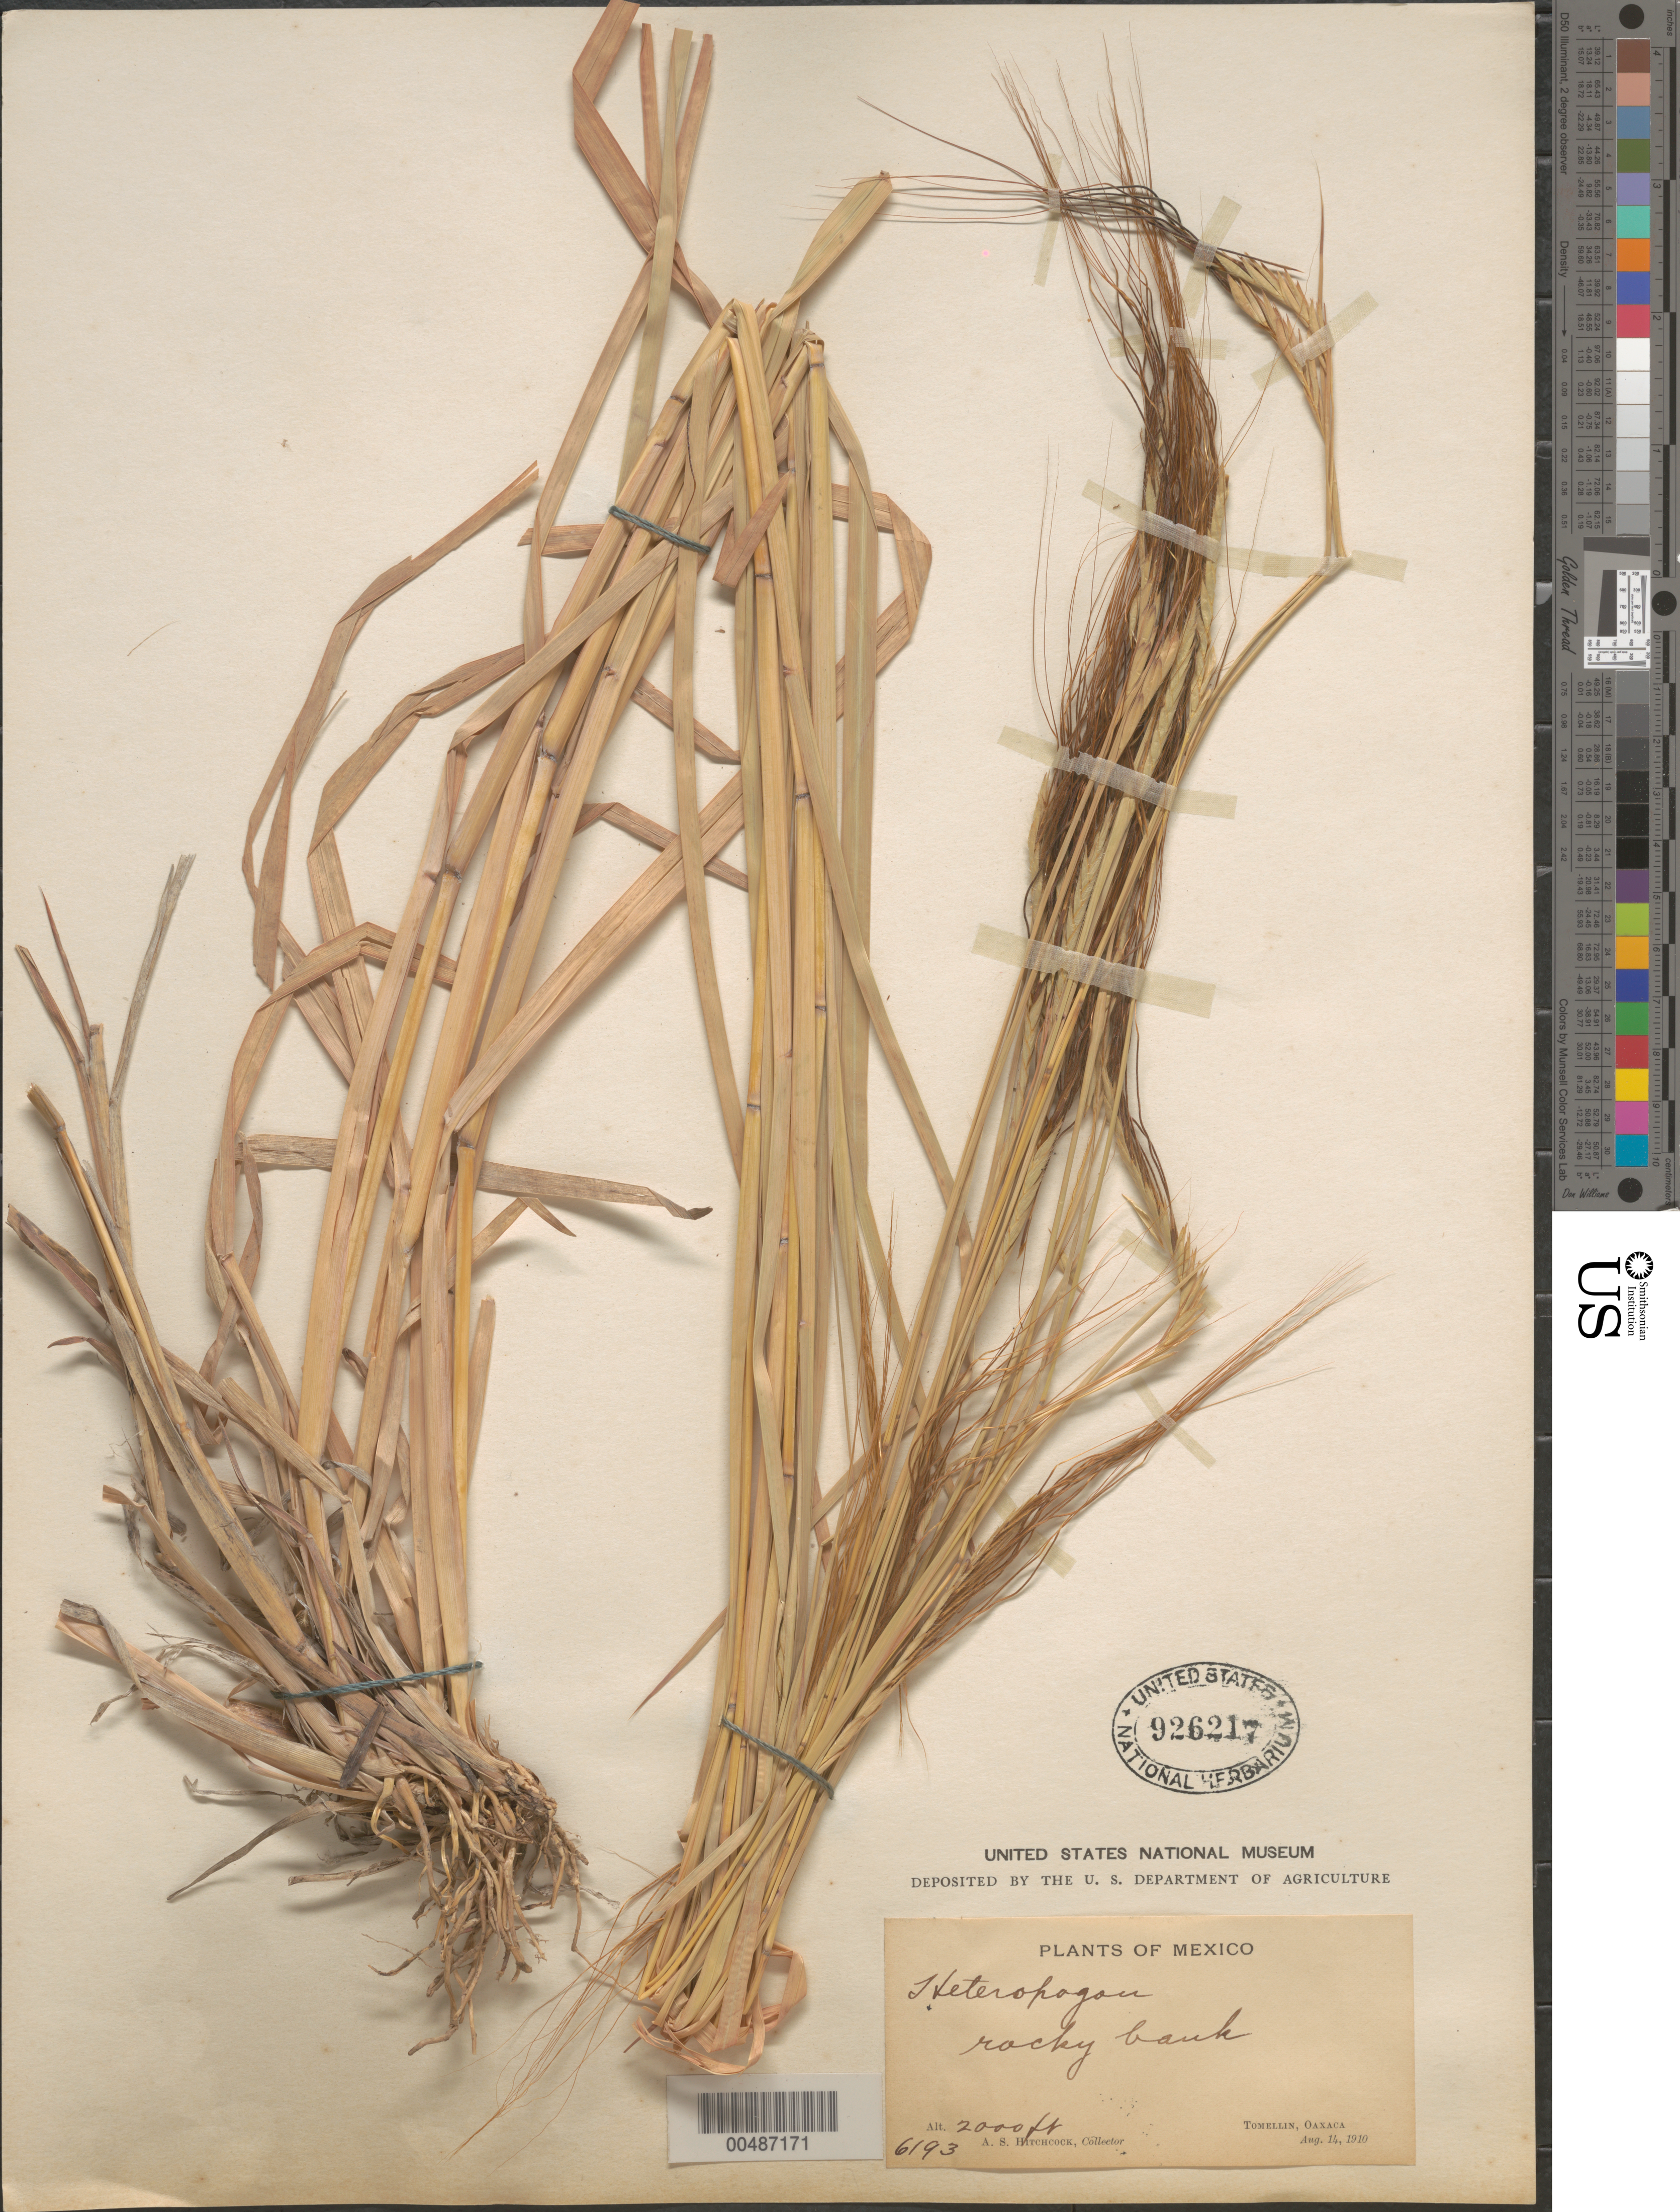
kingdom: Plantae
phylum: Tracheophyta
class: Liliopsida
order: Poales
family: Poaceae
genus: Heteropogon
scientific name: Heteropogon contortus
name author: (L.) P. Beauv. ex Roem. & Schult.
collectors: A. S. Hitchcock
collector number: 6193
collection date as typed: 14 Aug 1910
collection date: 1910-08-14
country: Mexico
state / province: Oaxaca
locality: Tomellin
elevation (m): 610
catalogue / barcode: US 926217